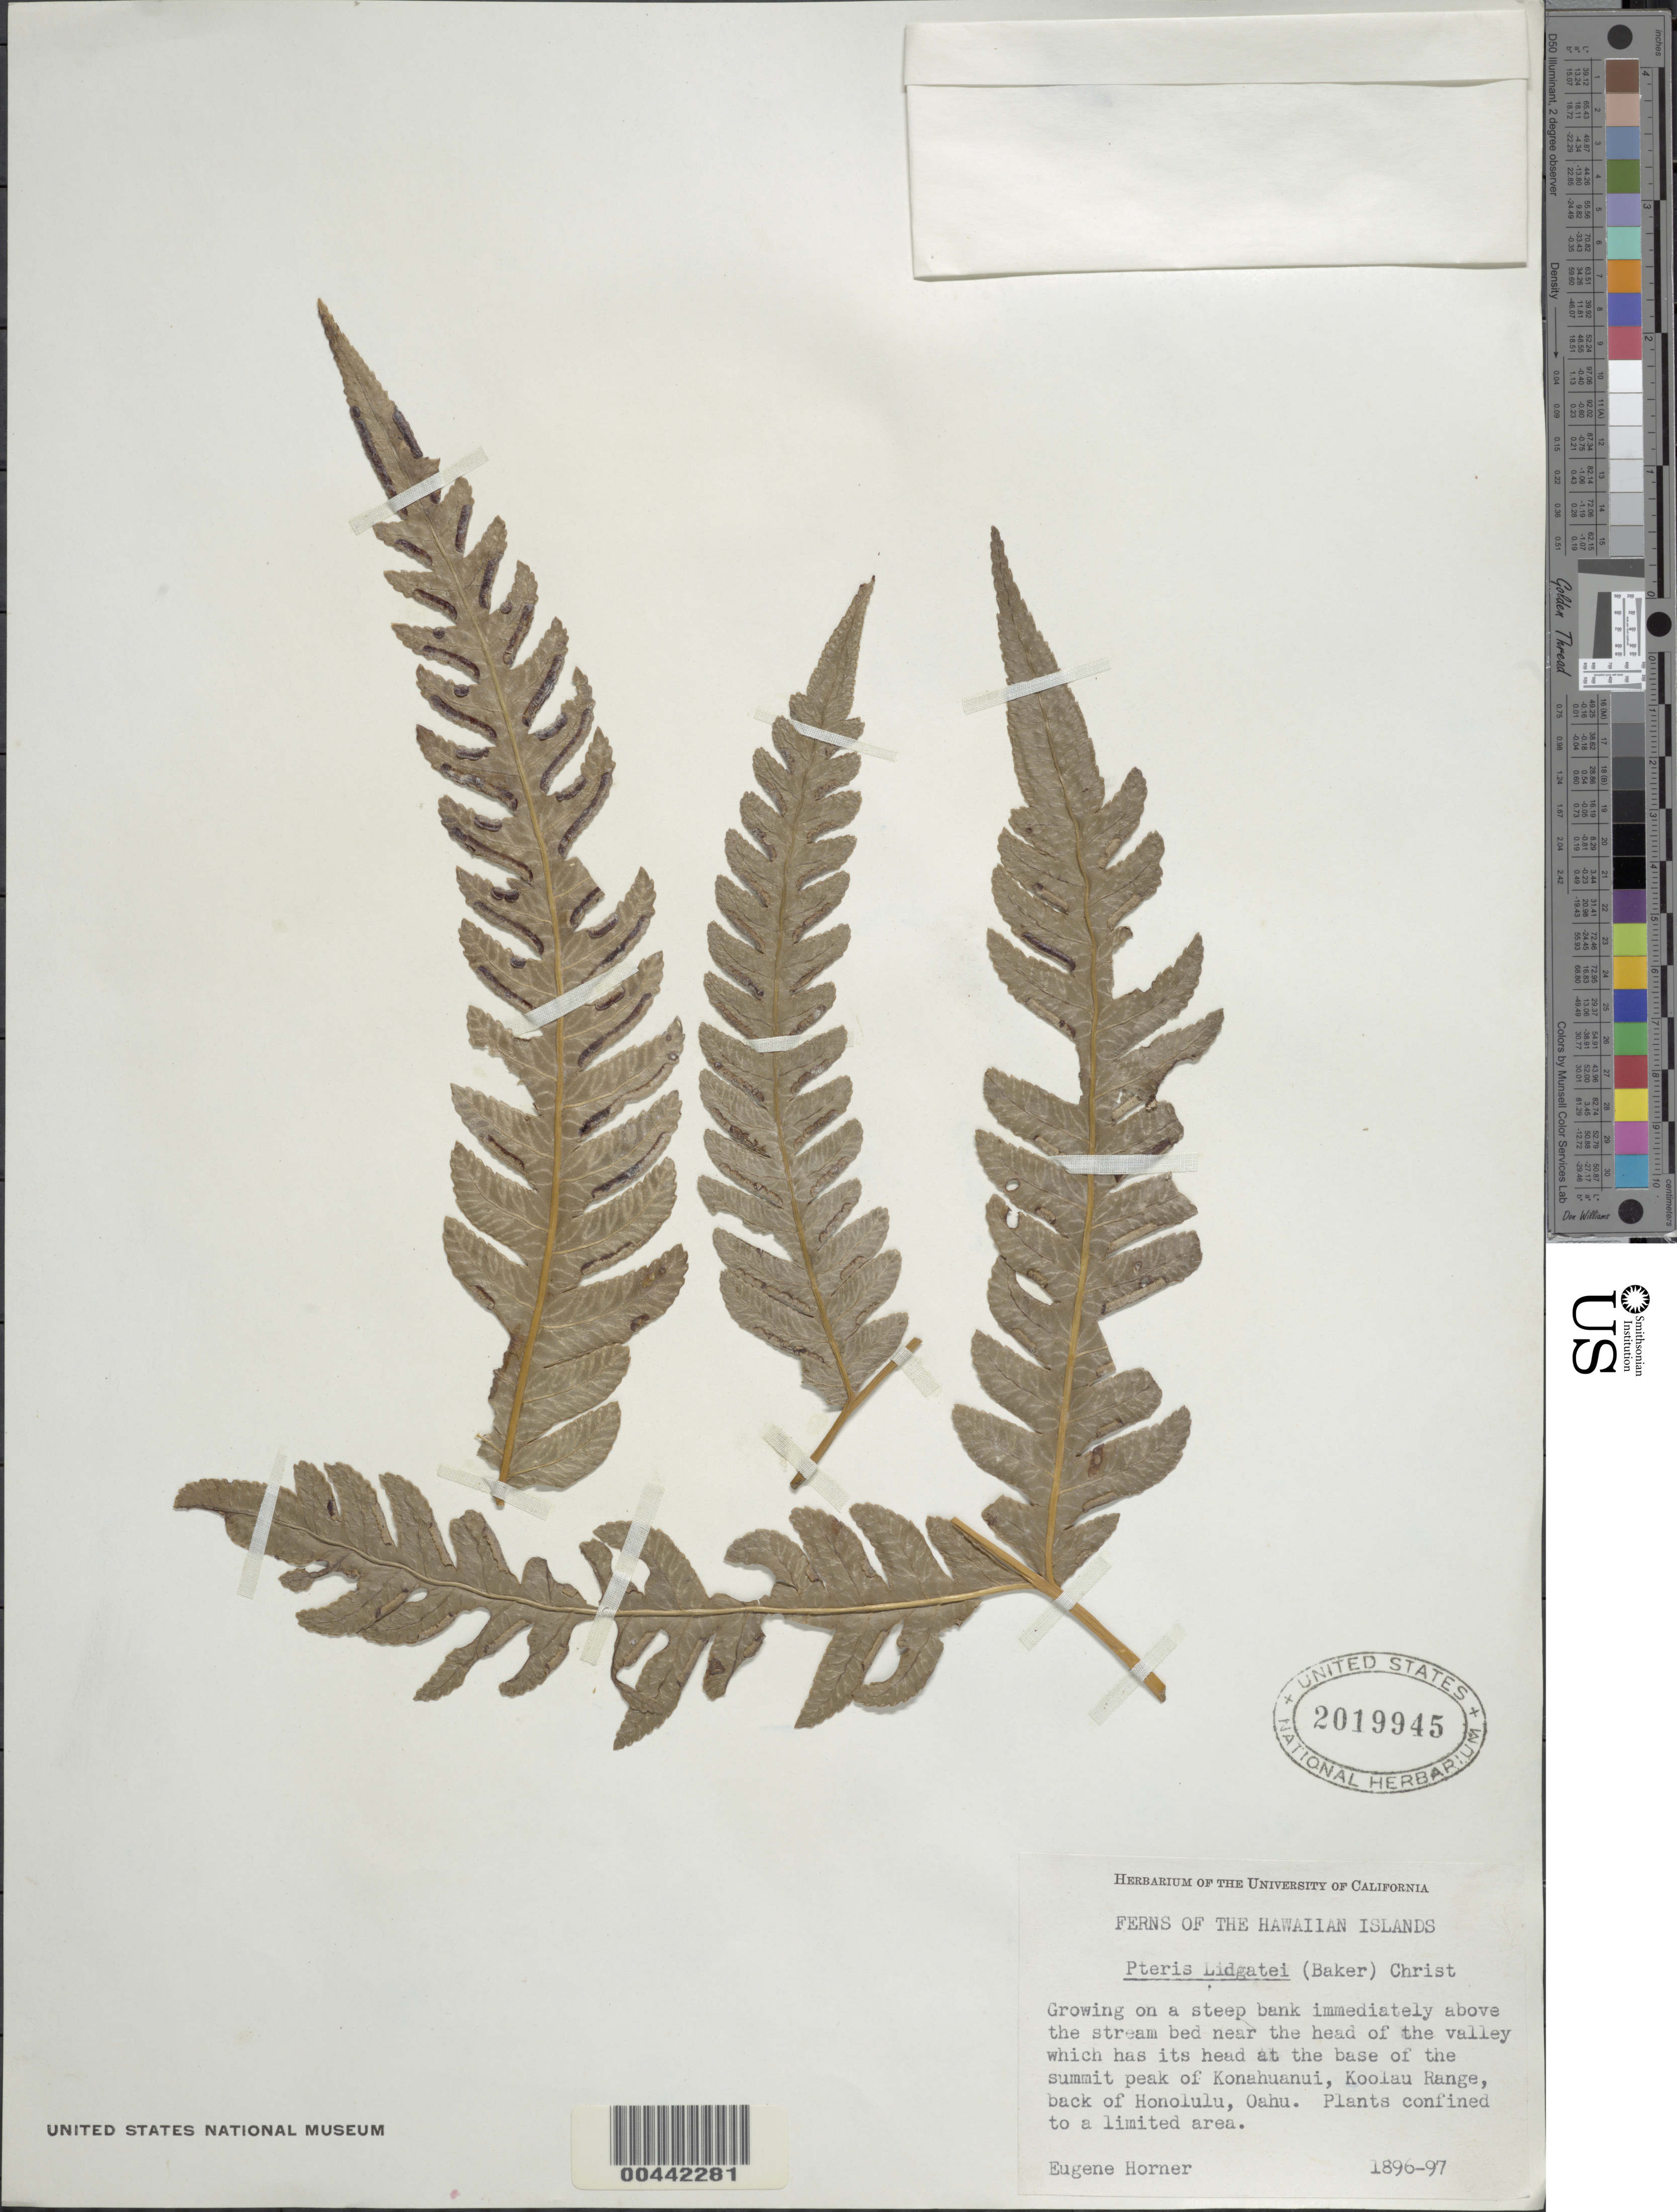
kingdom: Plantae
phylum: Tracheophyta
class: Polypodiopsida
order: Polypodiales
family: Pteridaceae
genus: Pteris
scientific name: Pteris lidgatei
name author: (Baker) Christ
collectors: E. Horner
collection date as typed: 1896 to 1897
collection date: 1896/1897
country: United States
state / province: Hawaii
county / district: Honolulu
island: Oahu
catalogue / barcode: US 2019945